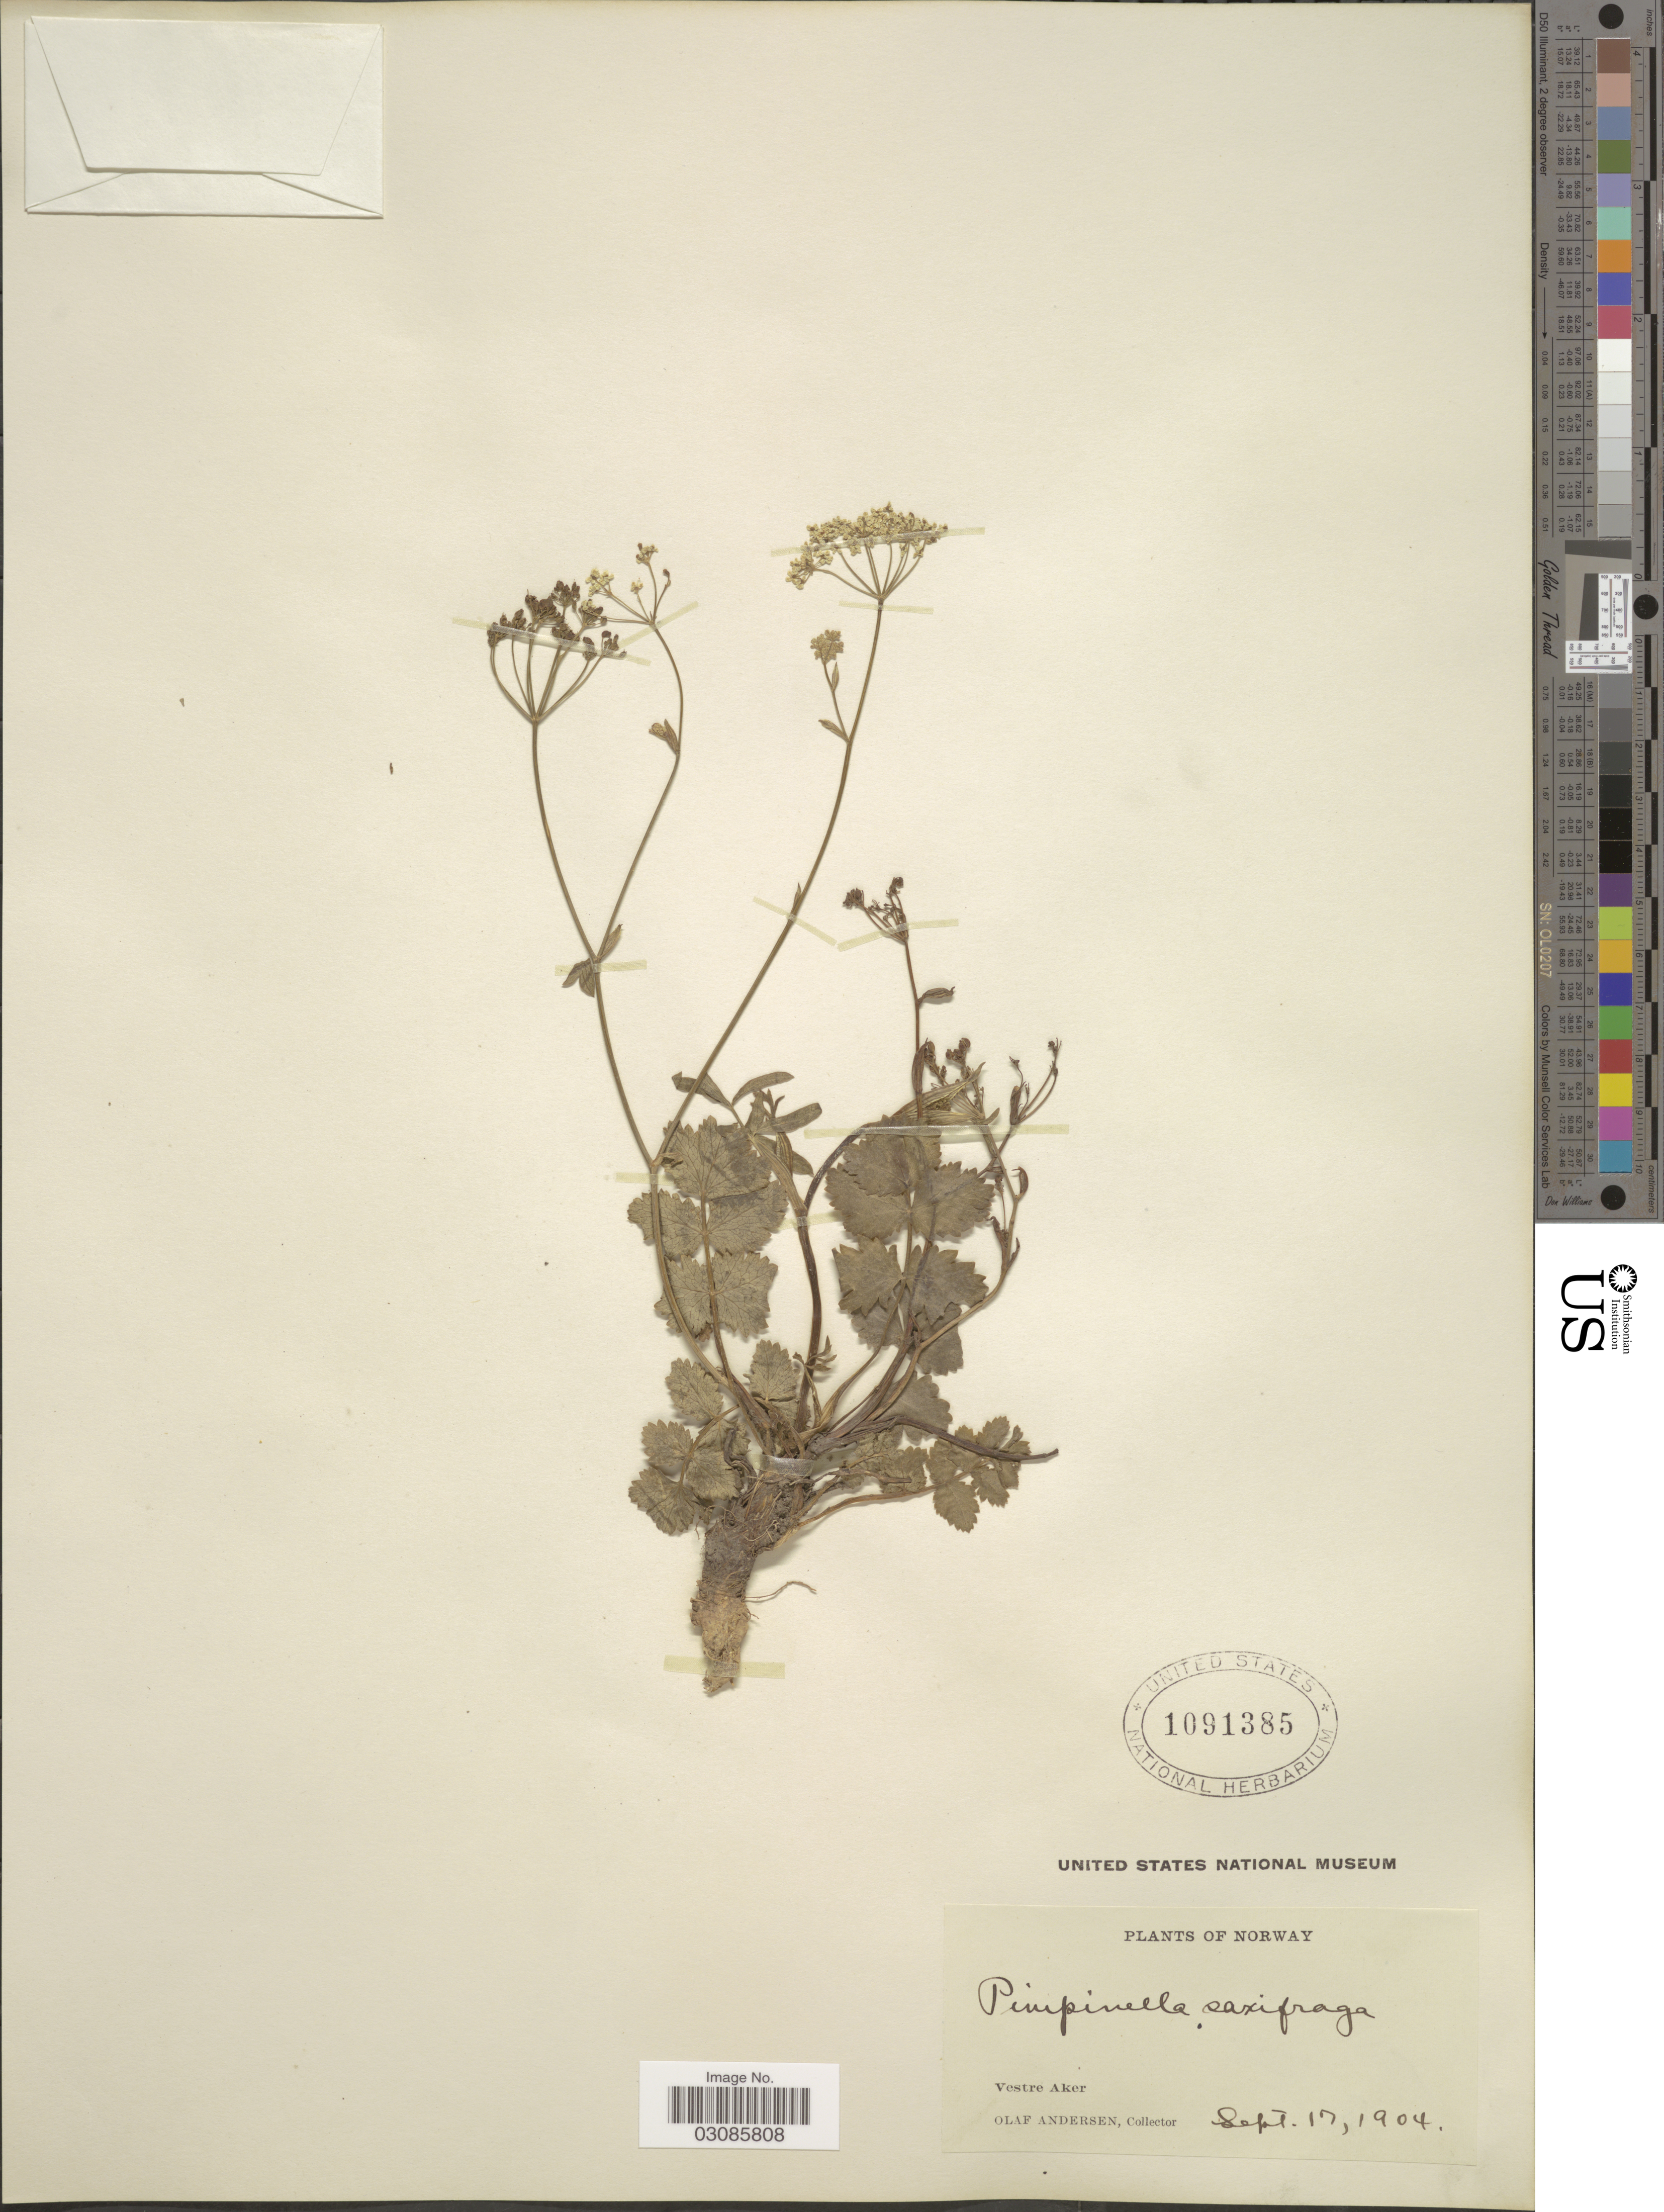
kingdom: Plantae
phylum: Tracheophyta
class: Magnoliopsida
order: Apiales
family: Apiaceae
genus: Pimpinella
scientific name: Pimpinella saxifraga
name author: L.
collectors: O. Andersen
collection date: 1904-09-17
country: Norway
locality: Vestre Aker.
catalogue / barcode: US 1091385